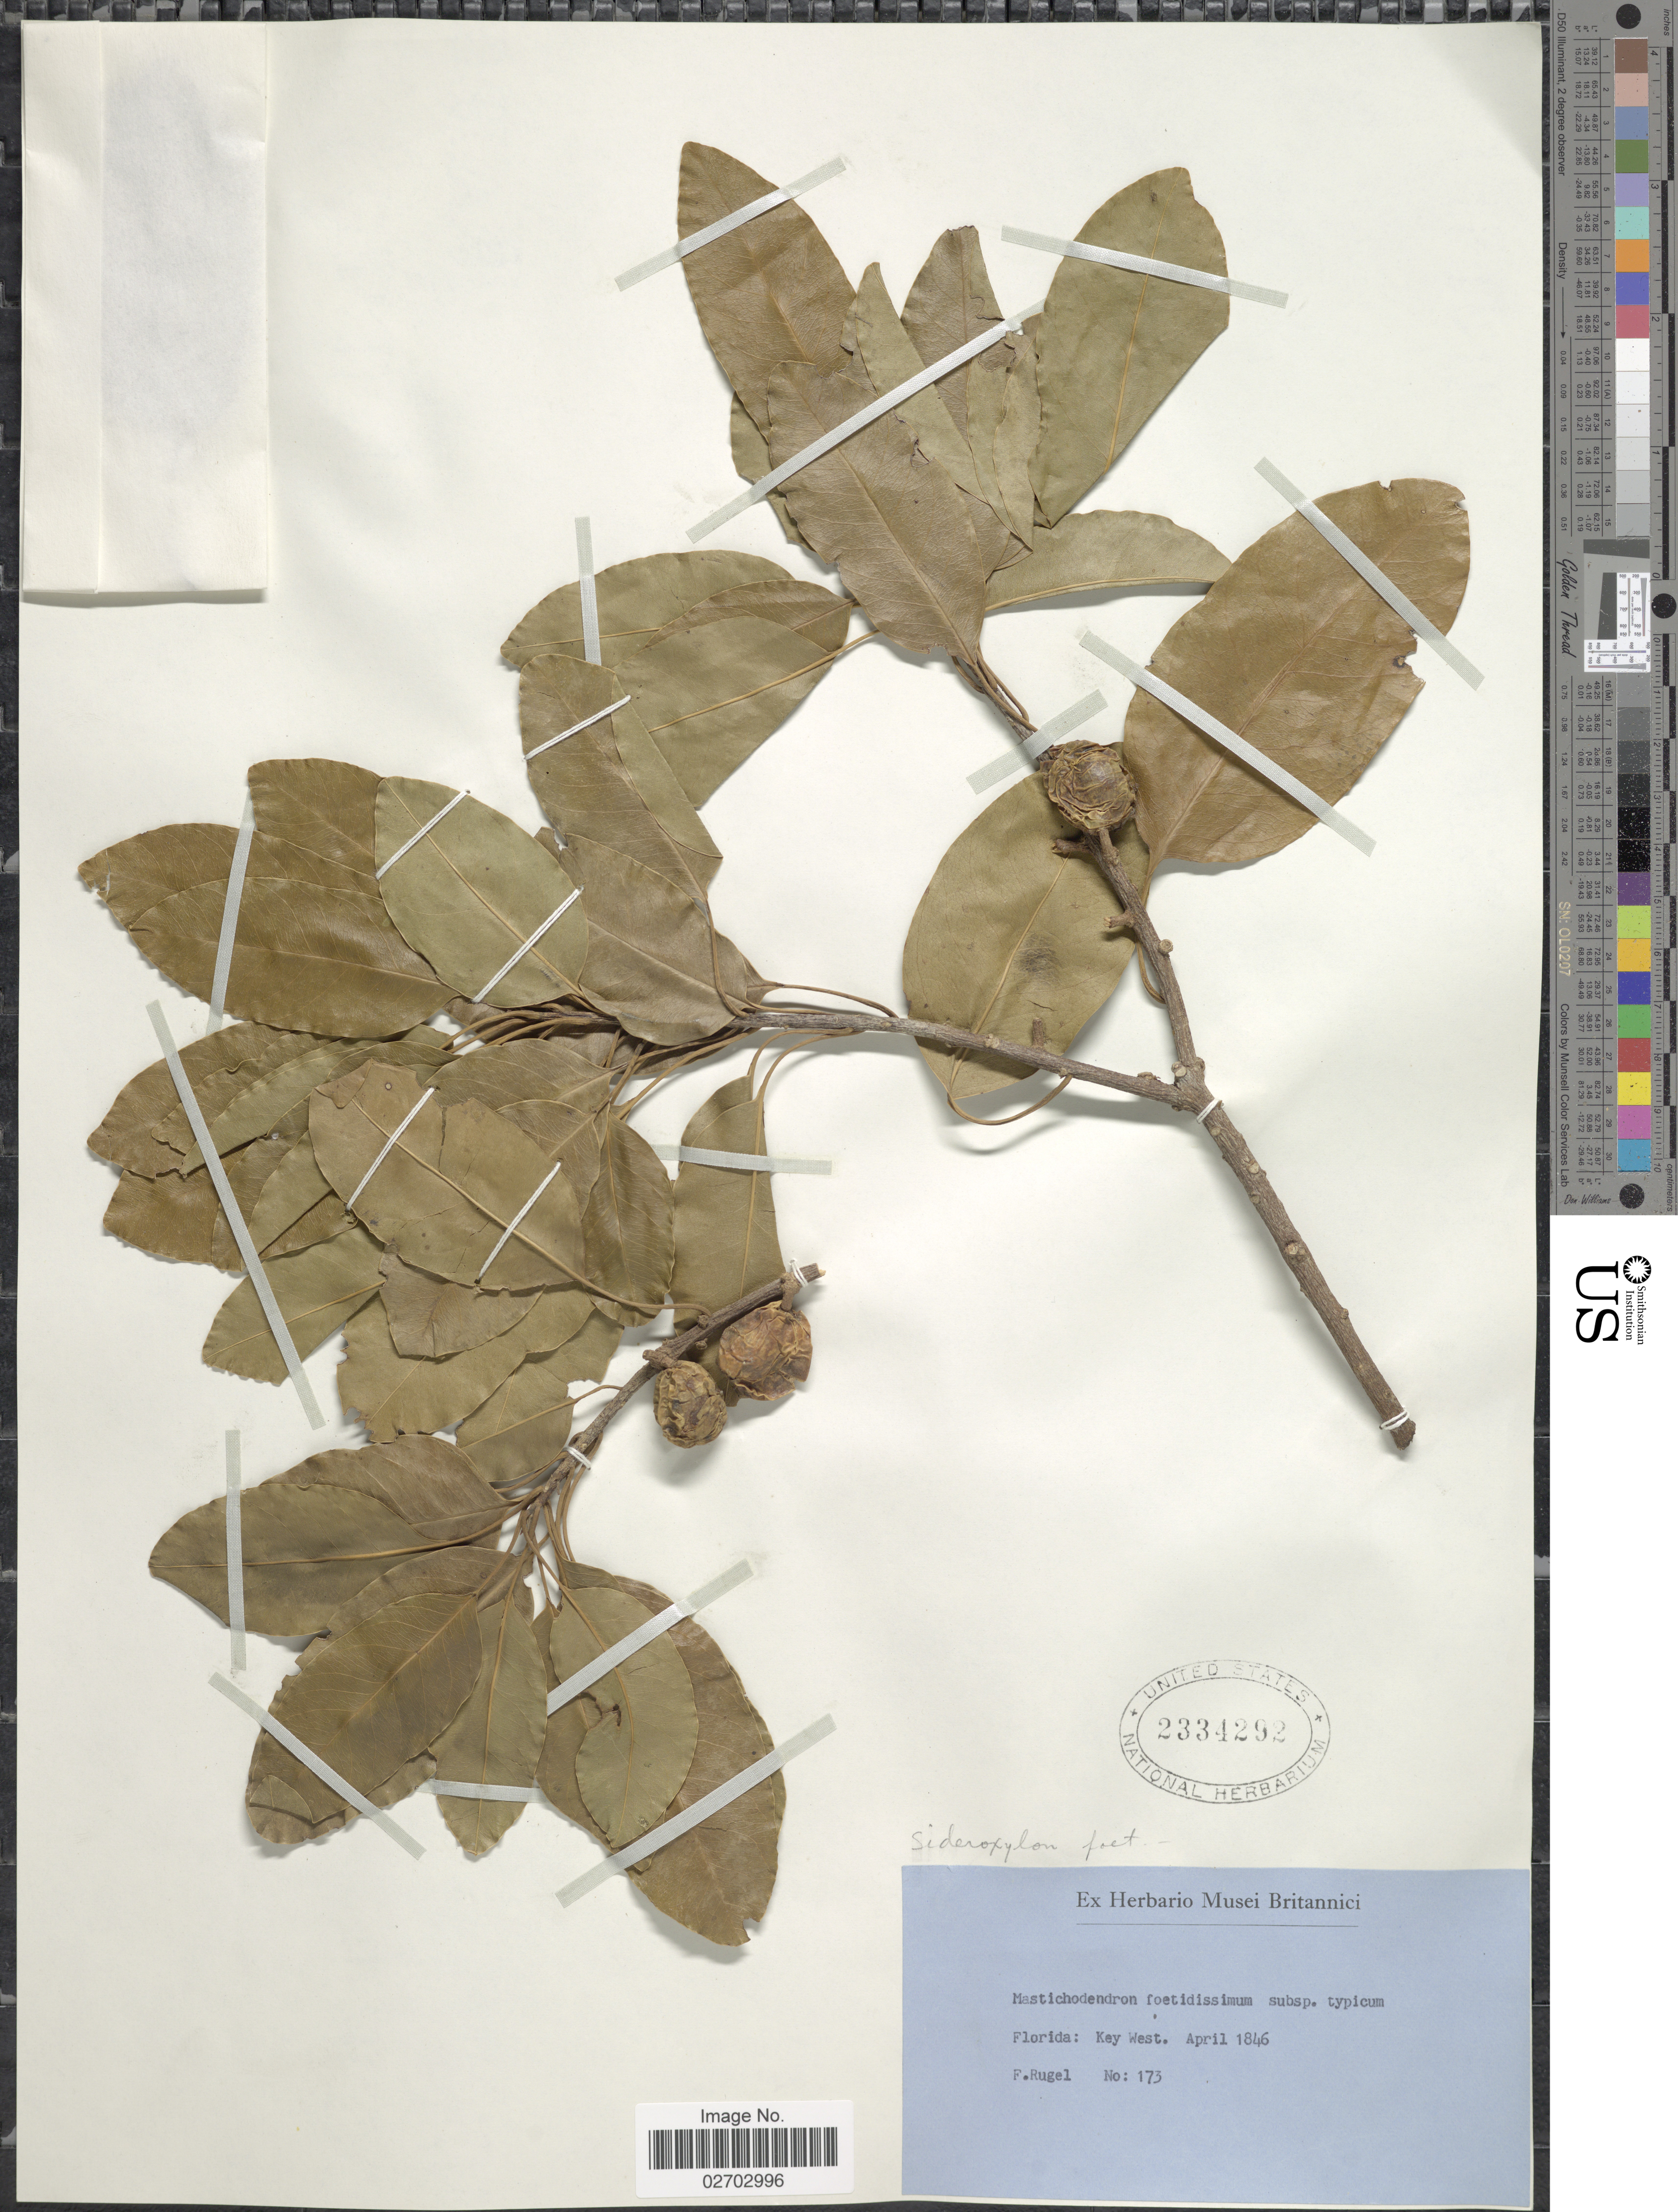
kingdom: Plantae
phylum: Tracheophyta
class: Magnoliopsida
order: Ericales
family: Sapotaceae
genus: Sideroxylon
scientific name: Sideroxylon foetidissimum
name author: Jacq.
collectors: F. Rugel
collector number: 173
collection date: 1846-04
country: United States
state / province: Florida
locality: Key West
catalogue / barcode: US 2334292